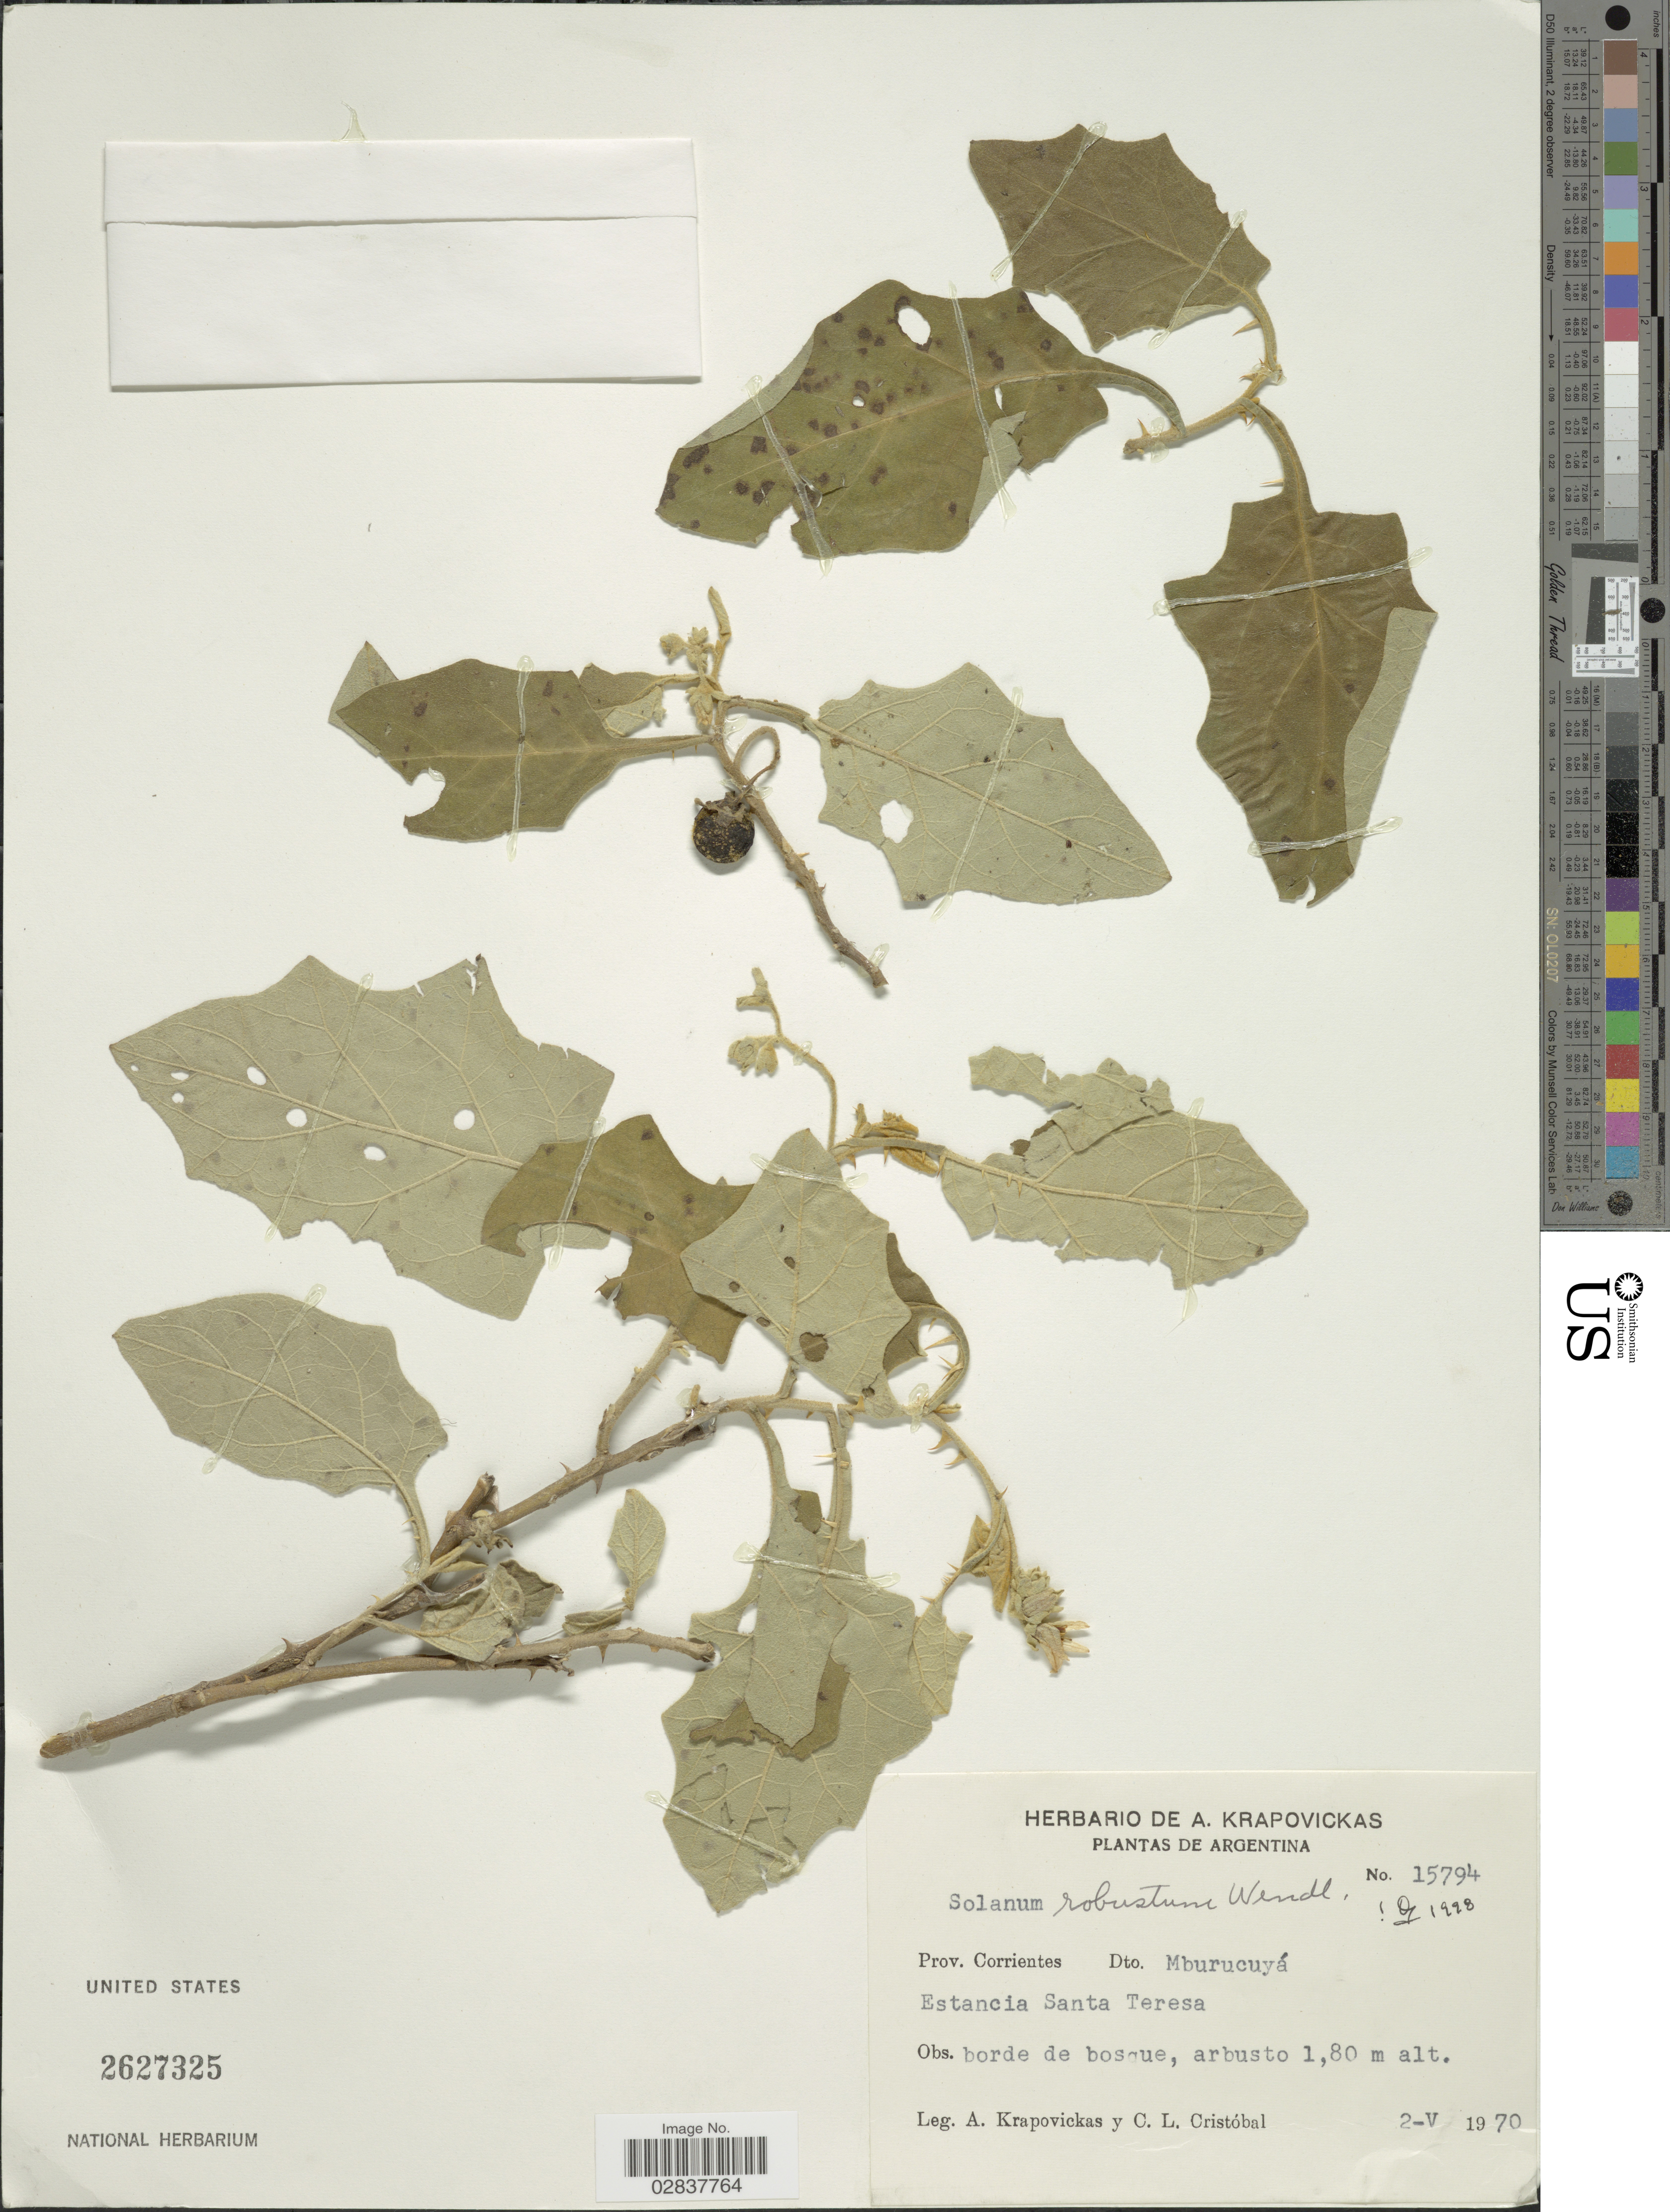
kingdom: Plantae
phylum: Tracheophyta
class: Magnoliopsida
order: Solanales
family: Solanaceae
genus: Solanum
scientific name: Solanum robustum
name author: H. Wendl.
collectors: A. Krapovickas & C. L. Cristóbal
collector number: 15794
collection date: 1970-05-02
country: Argentina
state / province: Corrientes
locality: Dto. Mburucuyá. Estancia Santa Teresa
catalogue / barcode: US 2627325